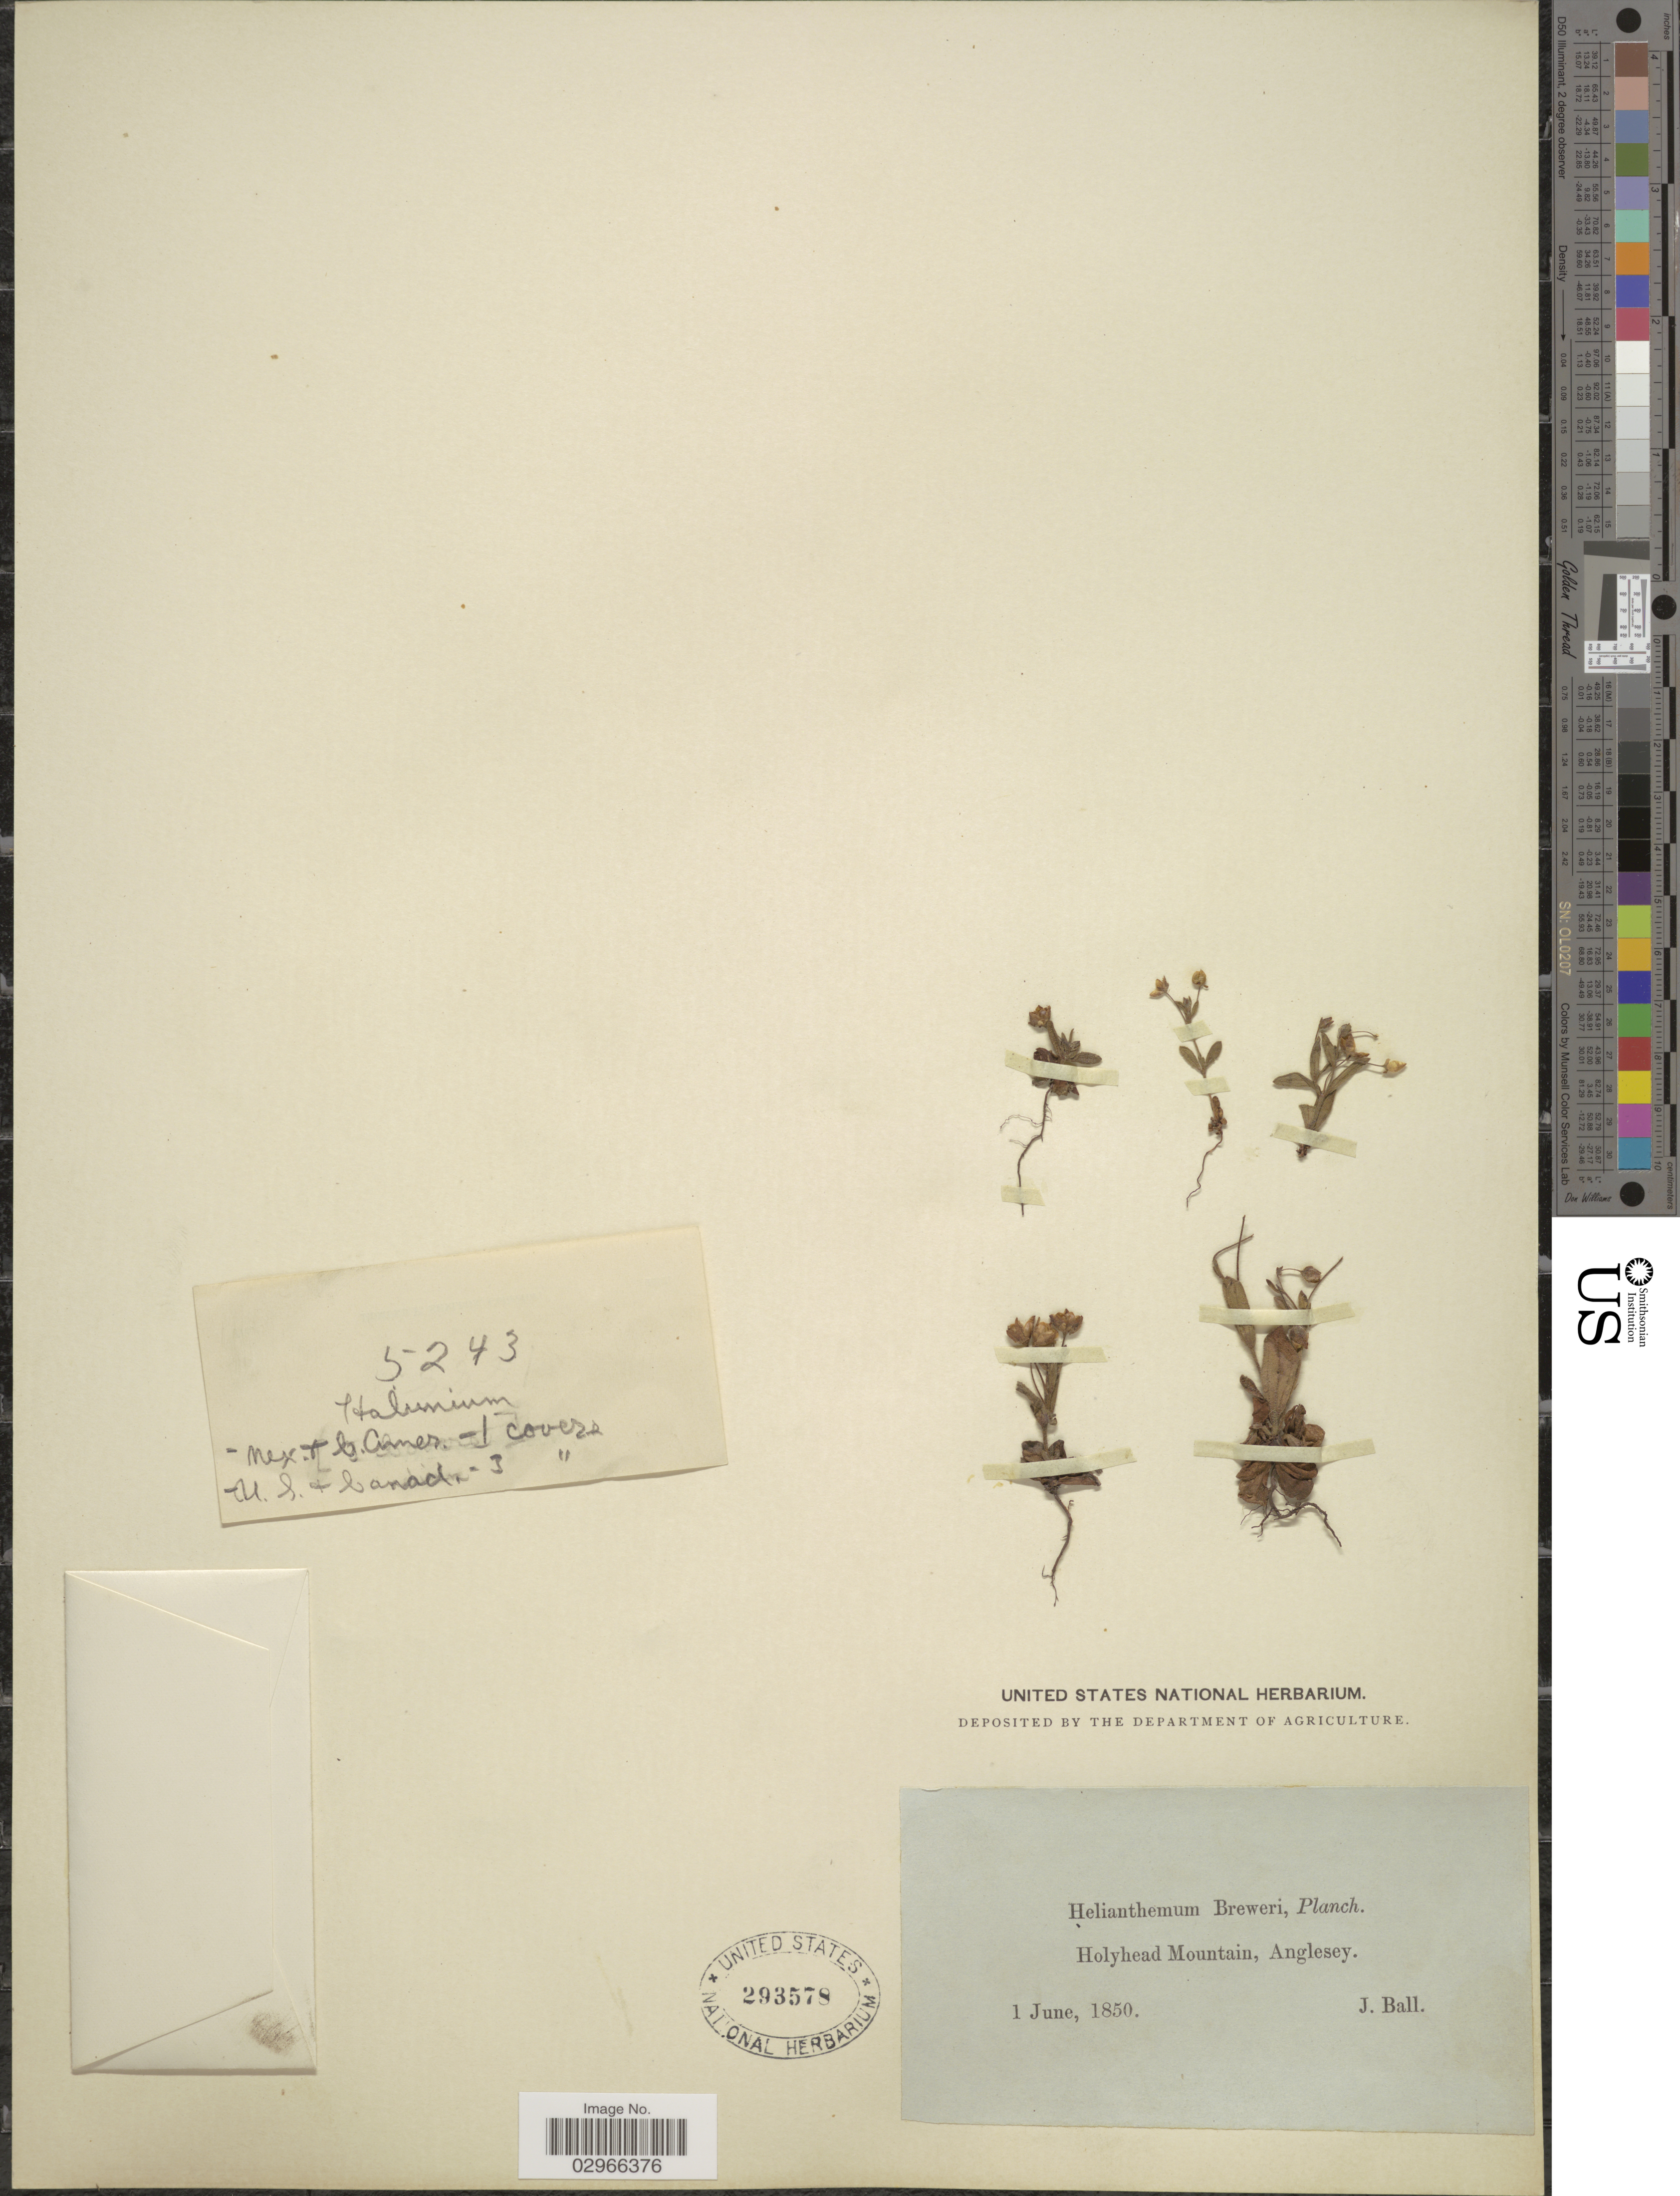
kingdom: Plantae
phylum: Tracheophyta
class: Magnoliopsida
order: Malvales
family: Cistaceae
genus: Helianthemum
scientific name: Helianthemum breweri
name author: Planch.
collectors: J. Ball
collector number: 5243?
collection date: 1850-06-01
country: United Kingdom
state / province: Wales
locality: Holyhead Mountain, Anglesey.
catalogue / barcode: US 293578